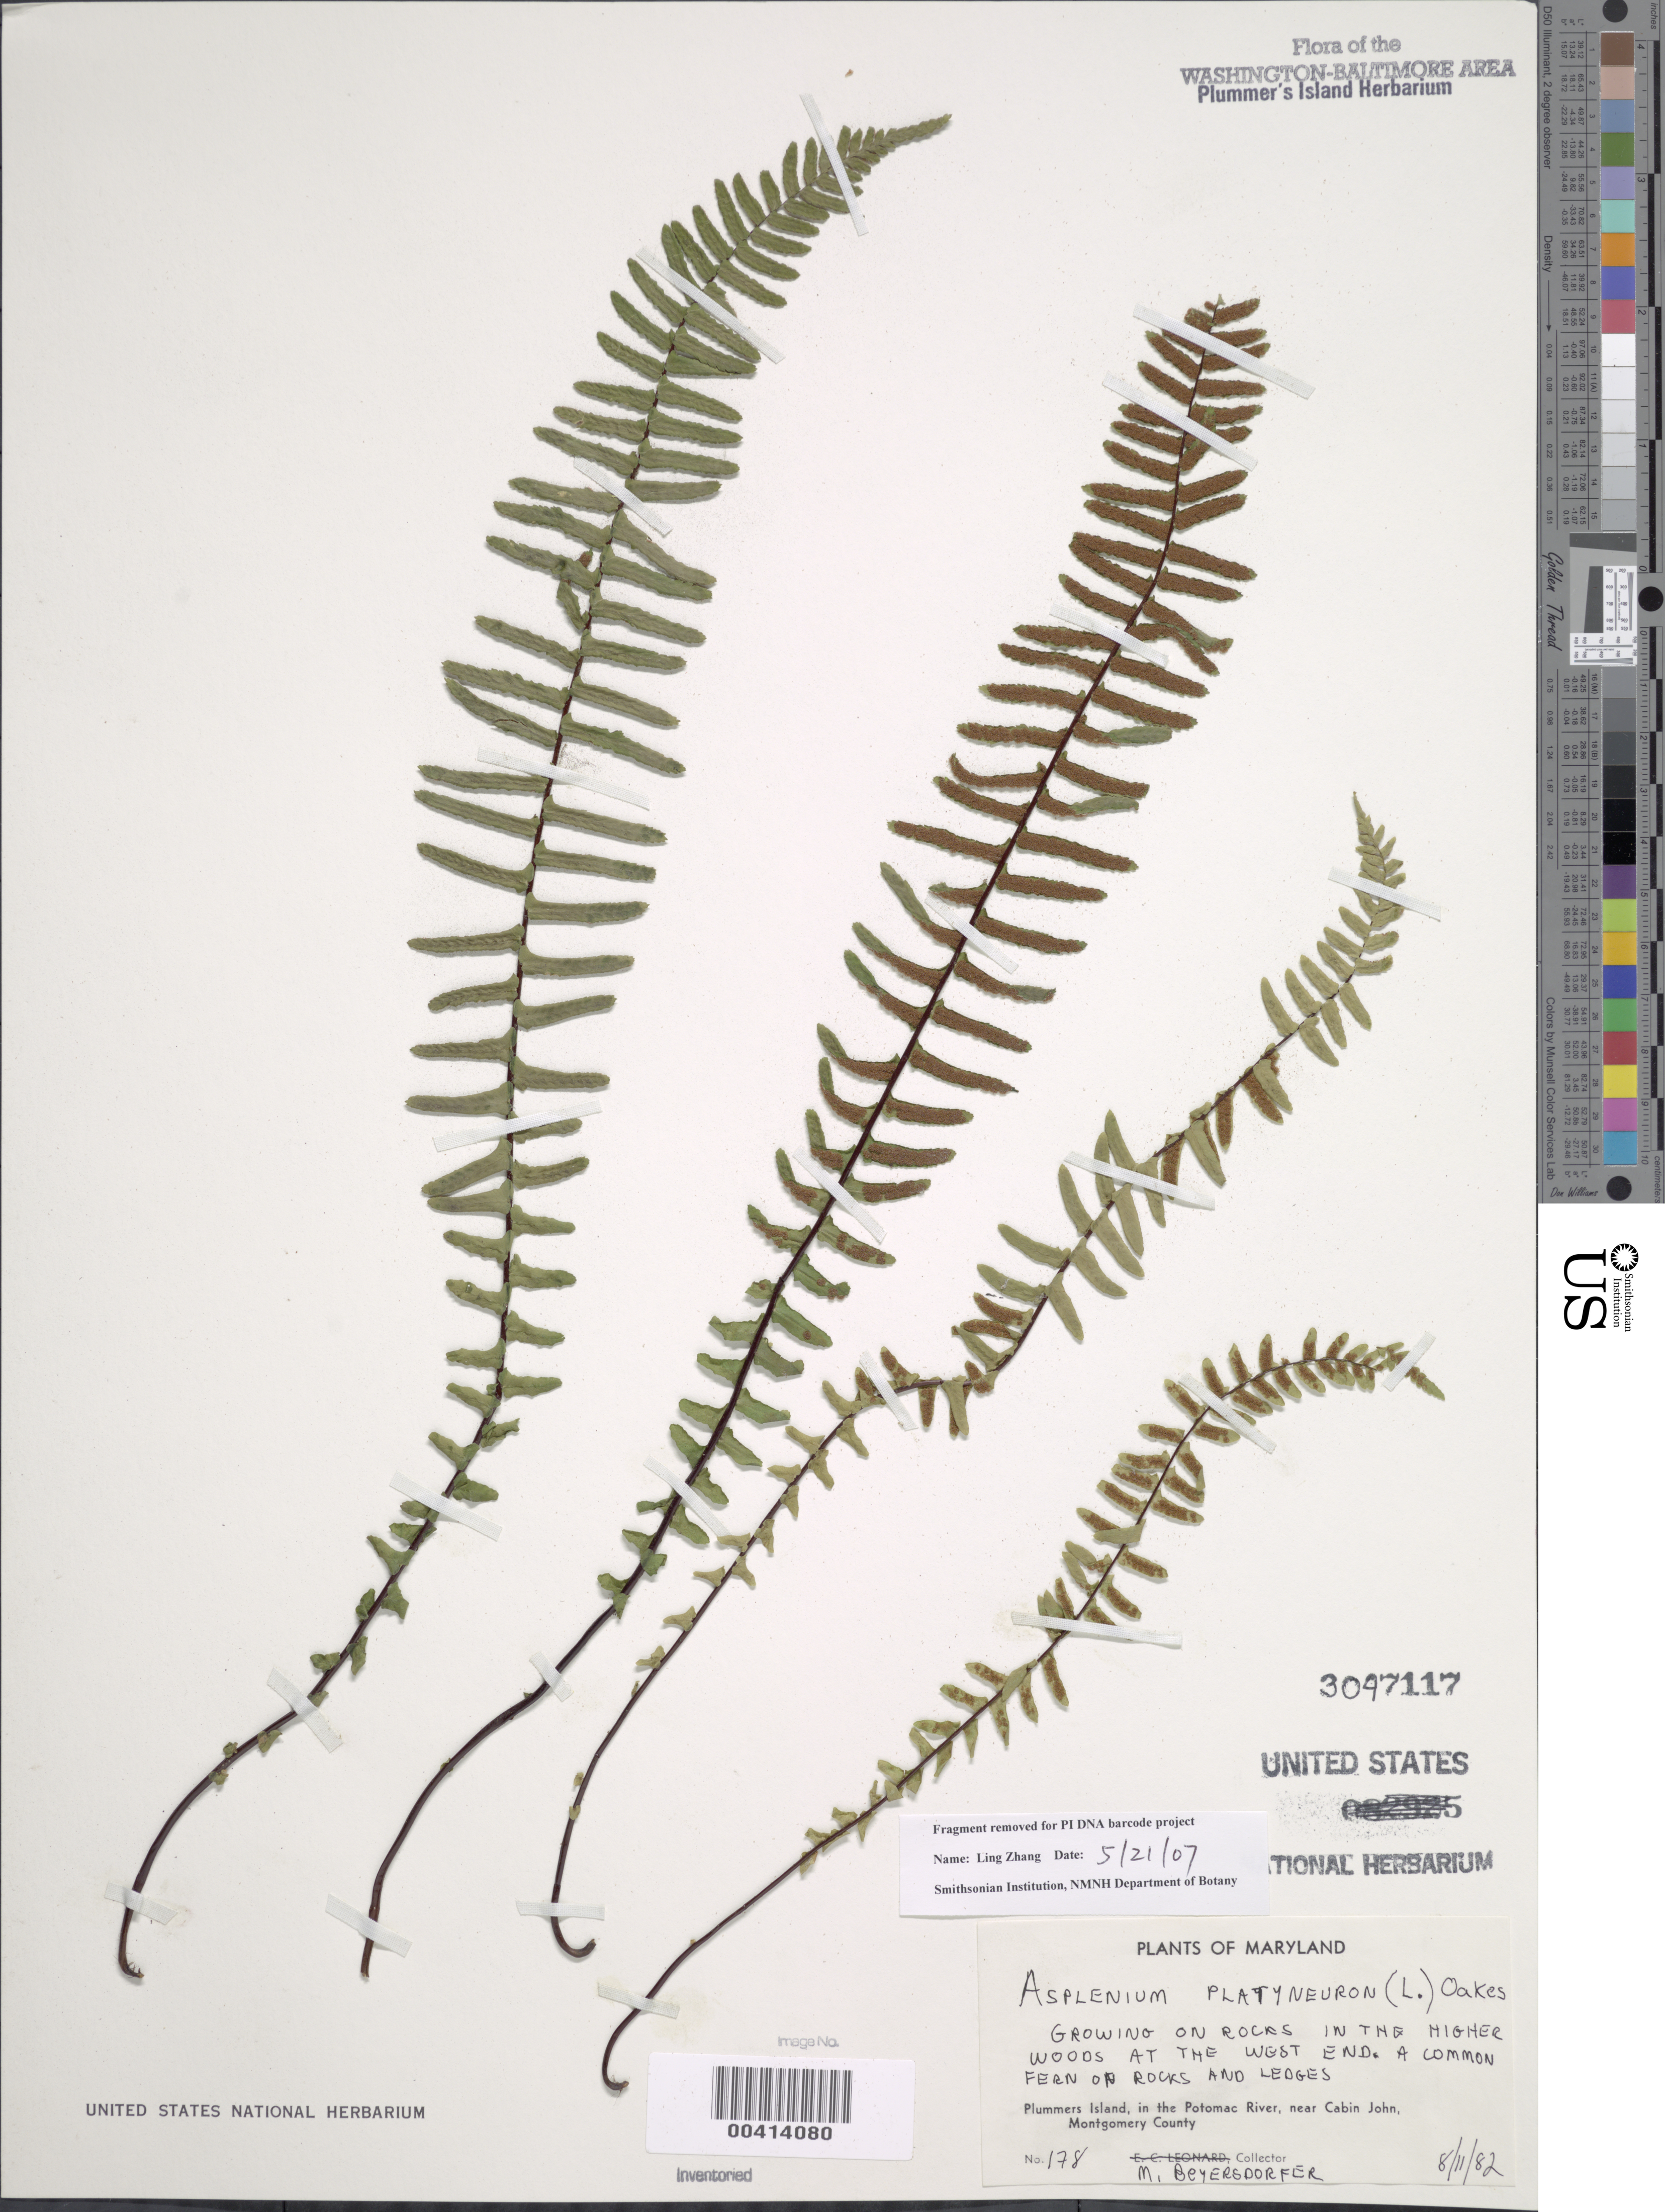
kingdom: Plantae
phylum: Tracheophyta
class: Polypodiopsida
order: Polypodiales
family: Aspleniaceae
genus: Asplenium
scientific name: Asplenium platyneuron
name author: (L.) Britton, Stearns & Poggenb.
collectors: M. Beyersdorfer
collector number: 178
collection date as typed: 11 Aug 1982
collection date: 1982-08-11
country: United States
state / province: Maryland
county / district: Montgomery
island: Plummers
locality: Plummer's Island; west end C. & O. Canal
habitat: Rock ledges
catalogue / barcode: US 3047117